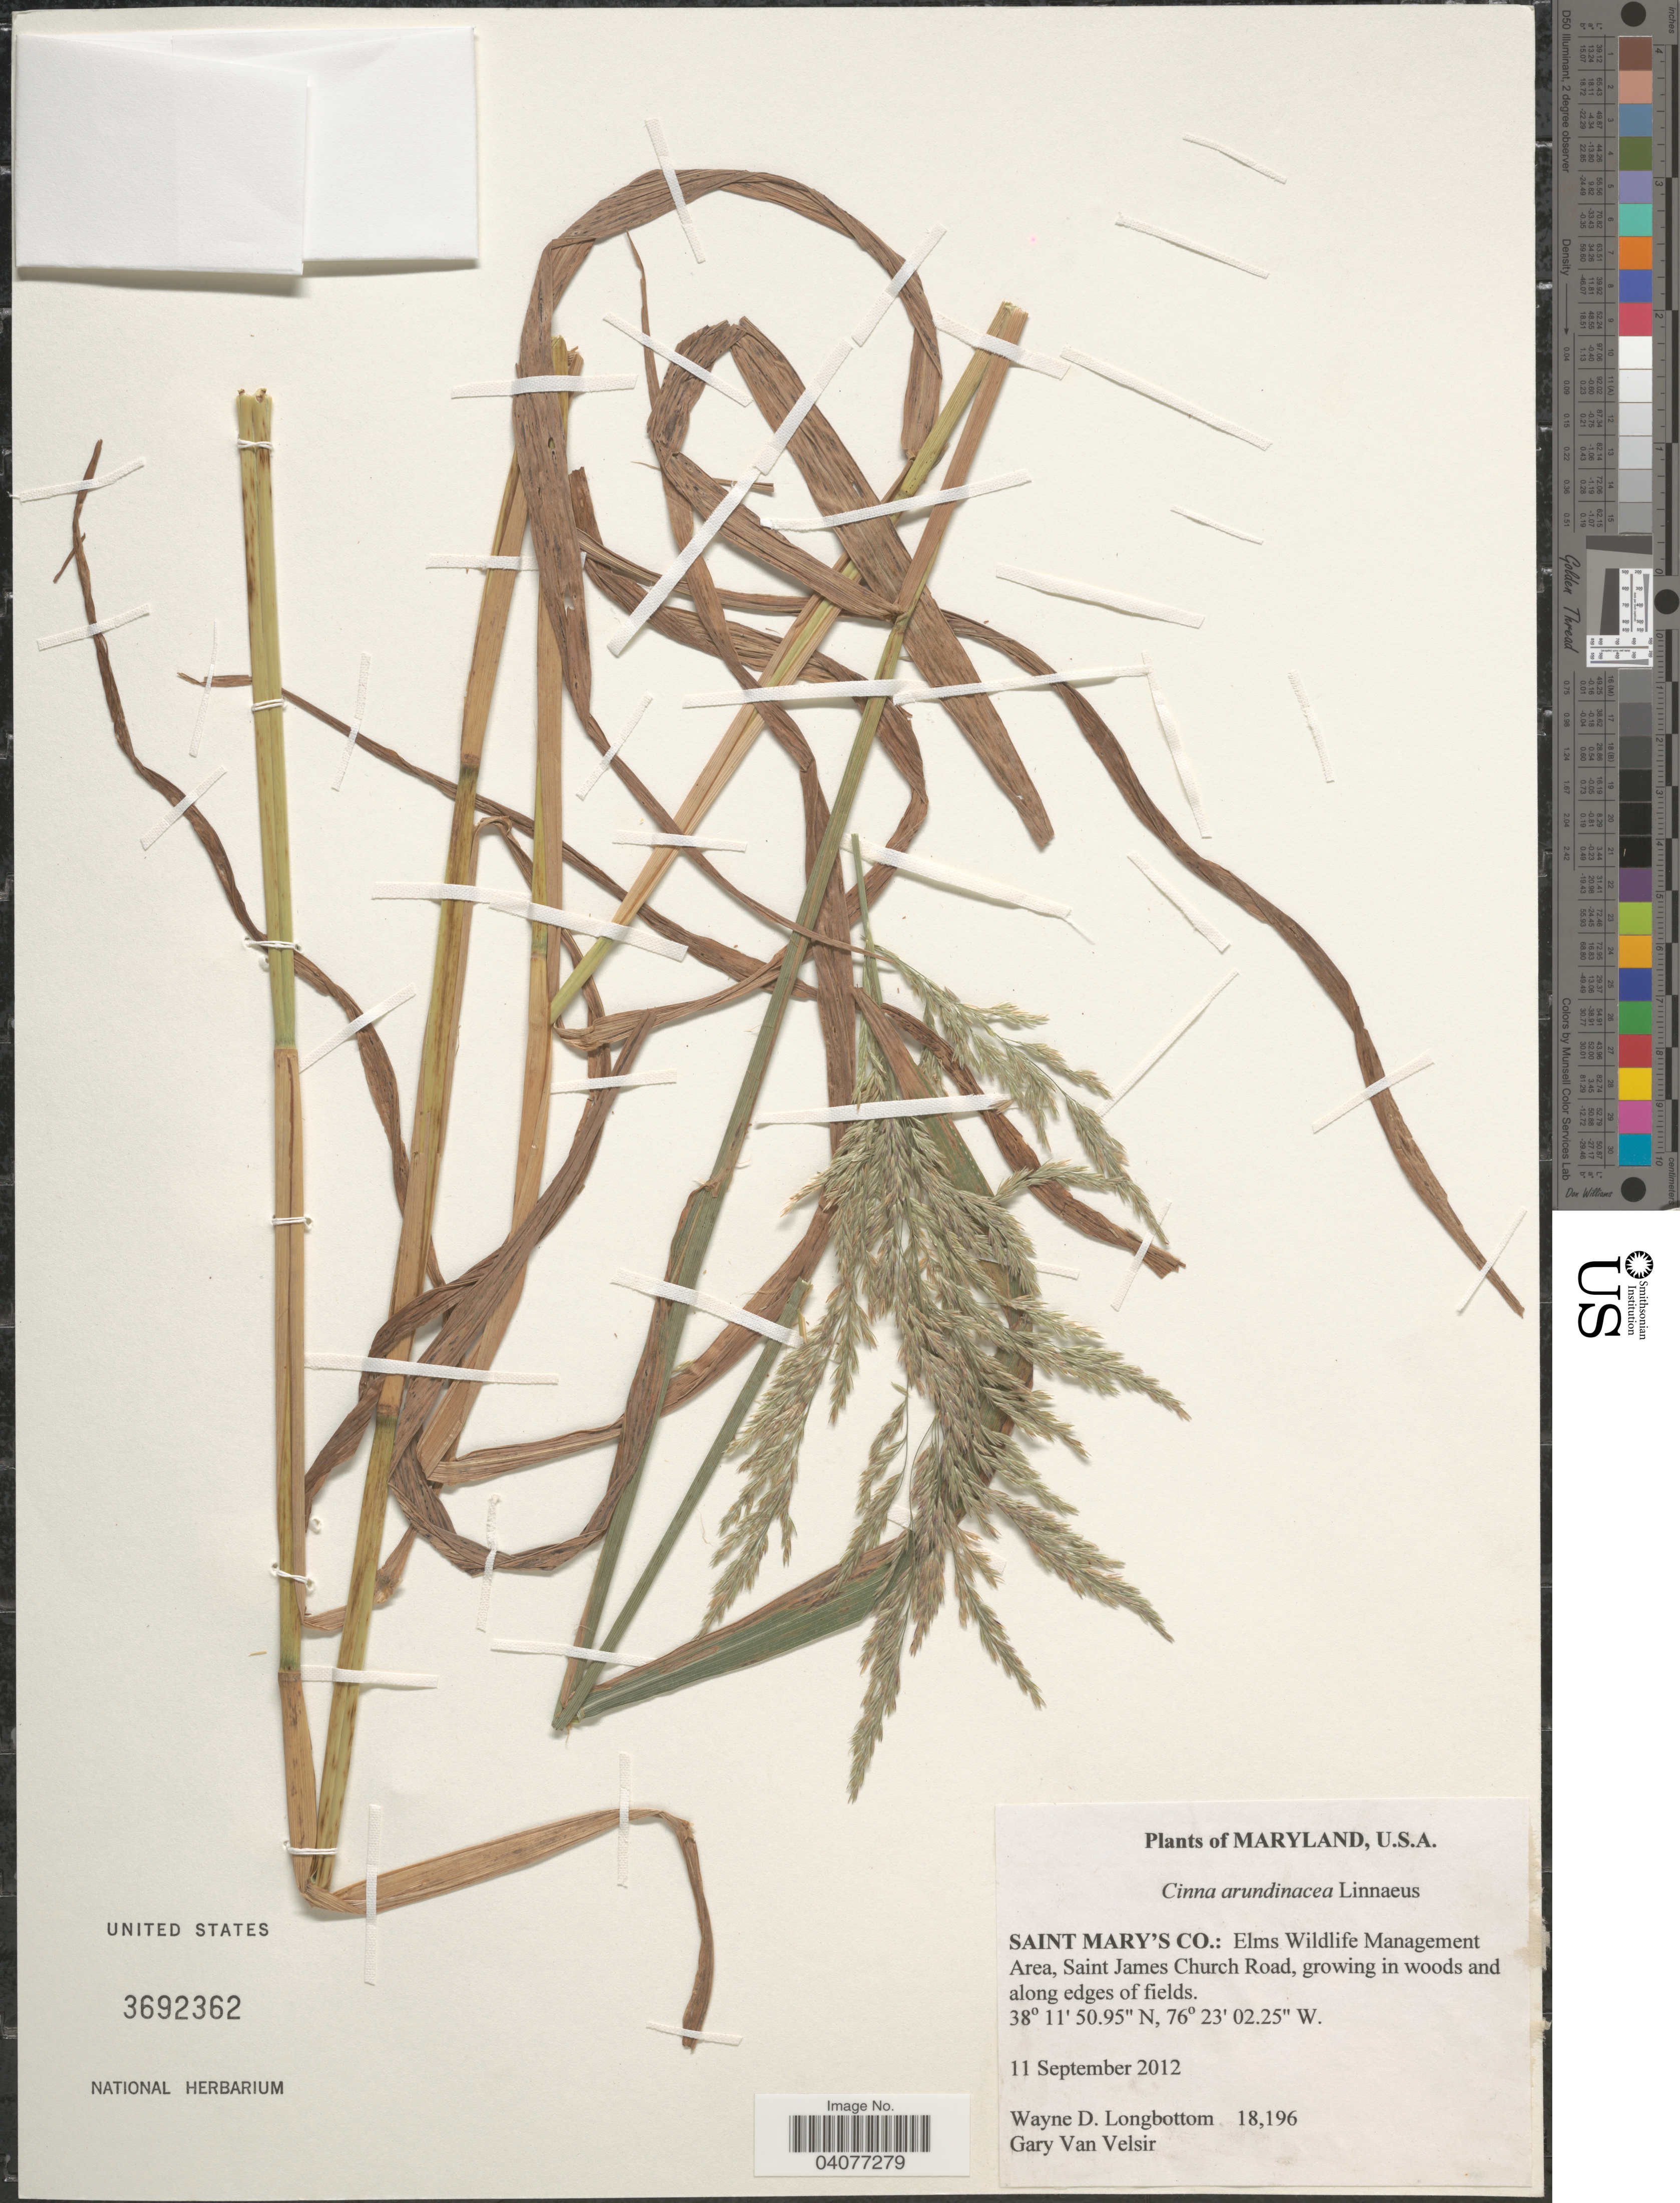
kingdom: Plantae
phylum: Tracheophyta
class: Liliopsida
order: Poales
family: Poaceae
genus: Cinna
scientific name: Cinna arundinacea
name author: L.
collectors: W. D. Longbottom & G. Van Velsir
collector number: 18196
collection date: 2012-09-11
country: United States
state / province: Maryland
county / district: St. Mary's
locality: Saint Mary's Co.: Elms Wildlife Management Area, Saint James Church Road, growing in woods and along edges of fields.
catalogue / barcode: US 3692362